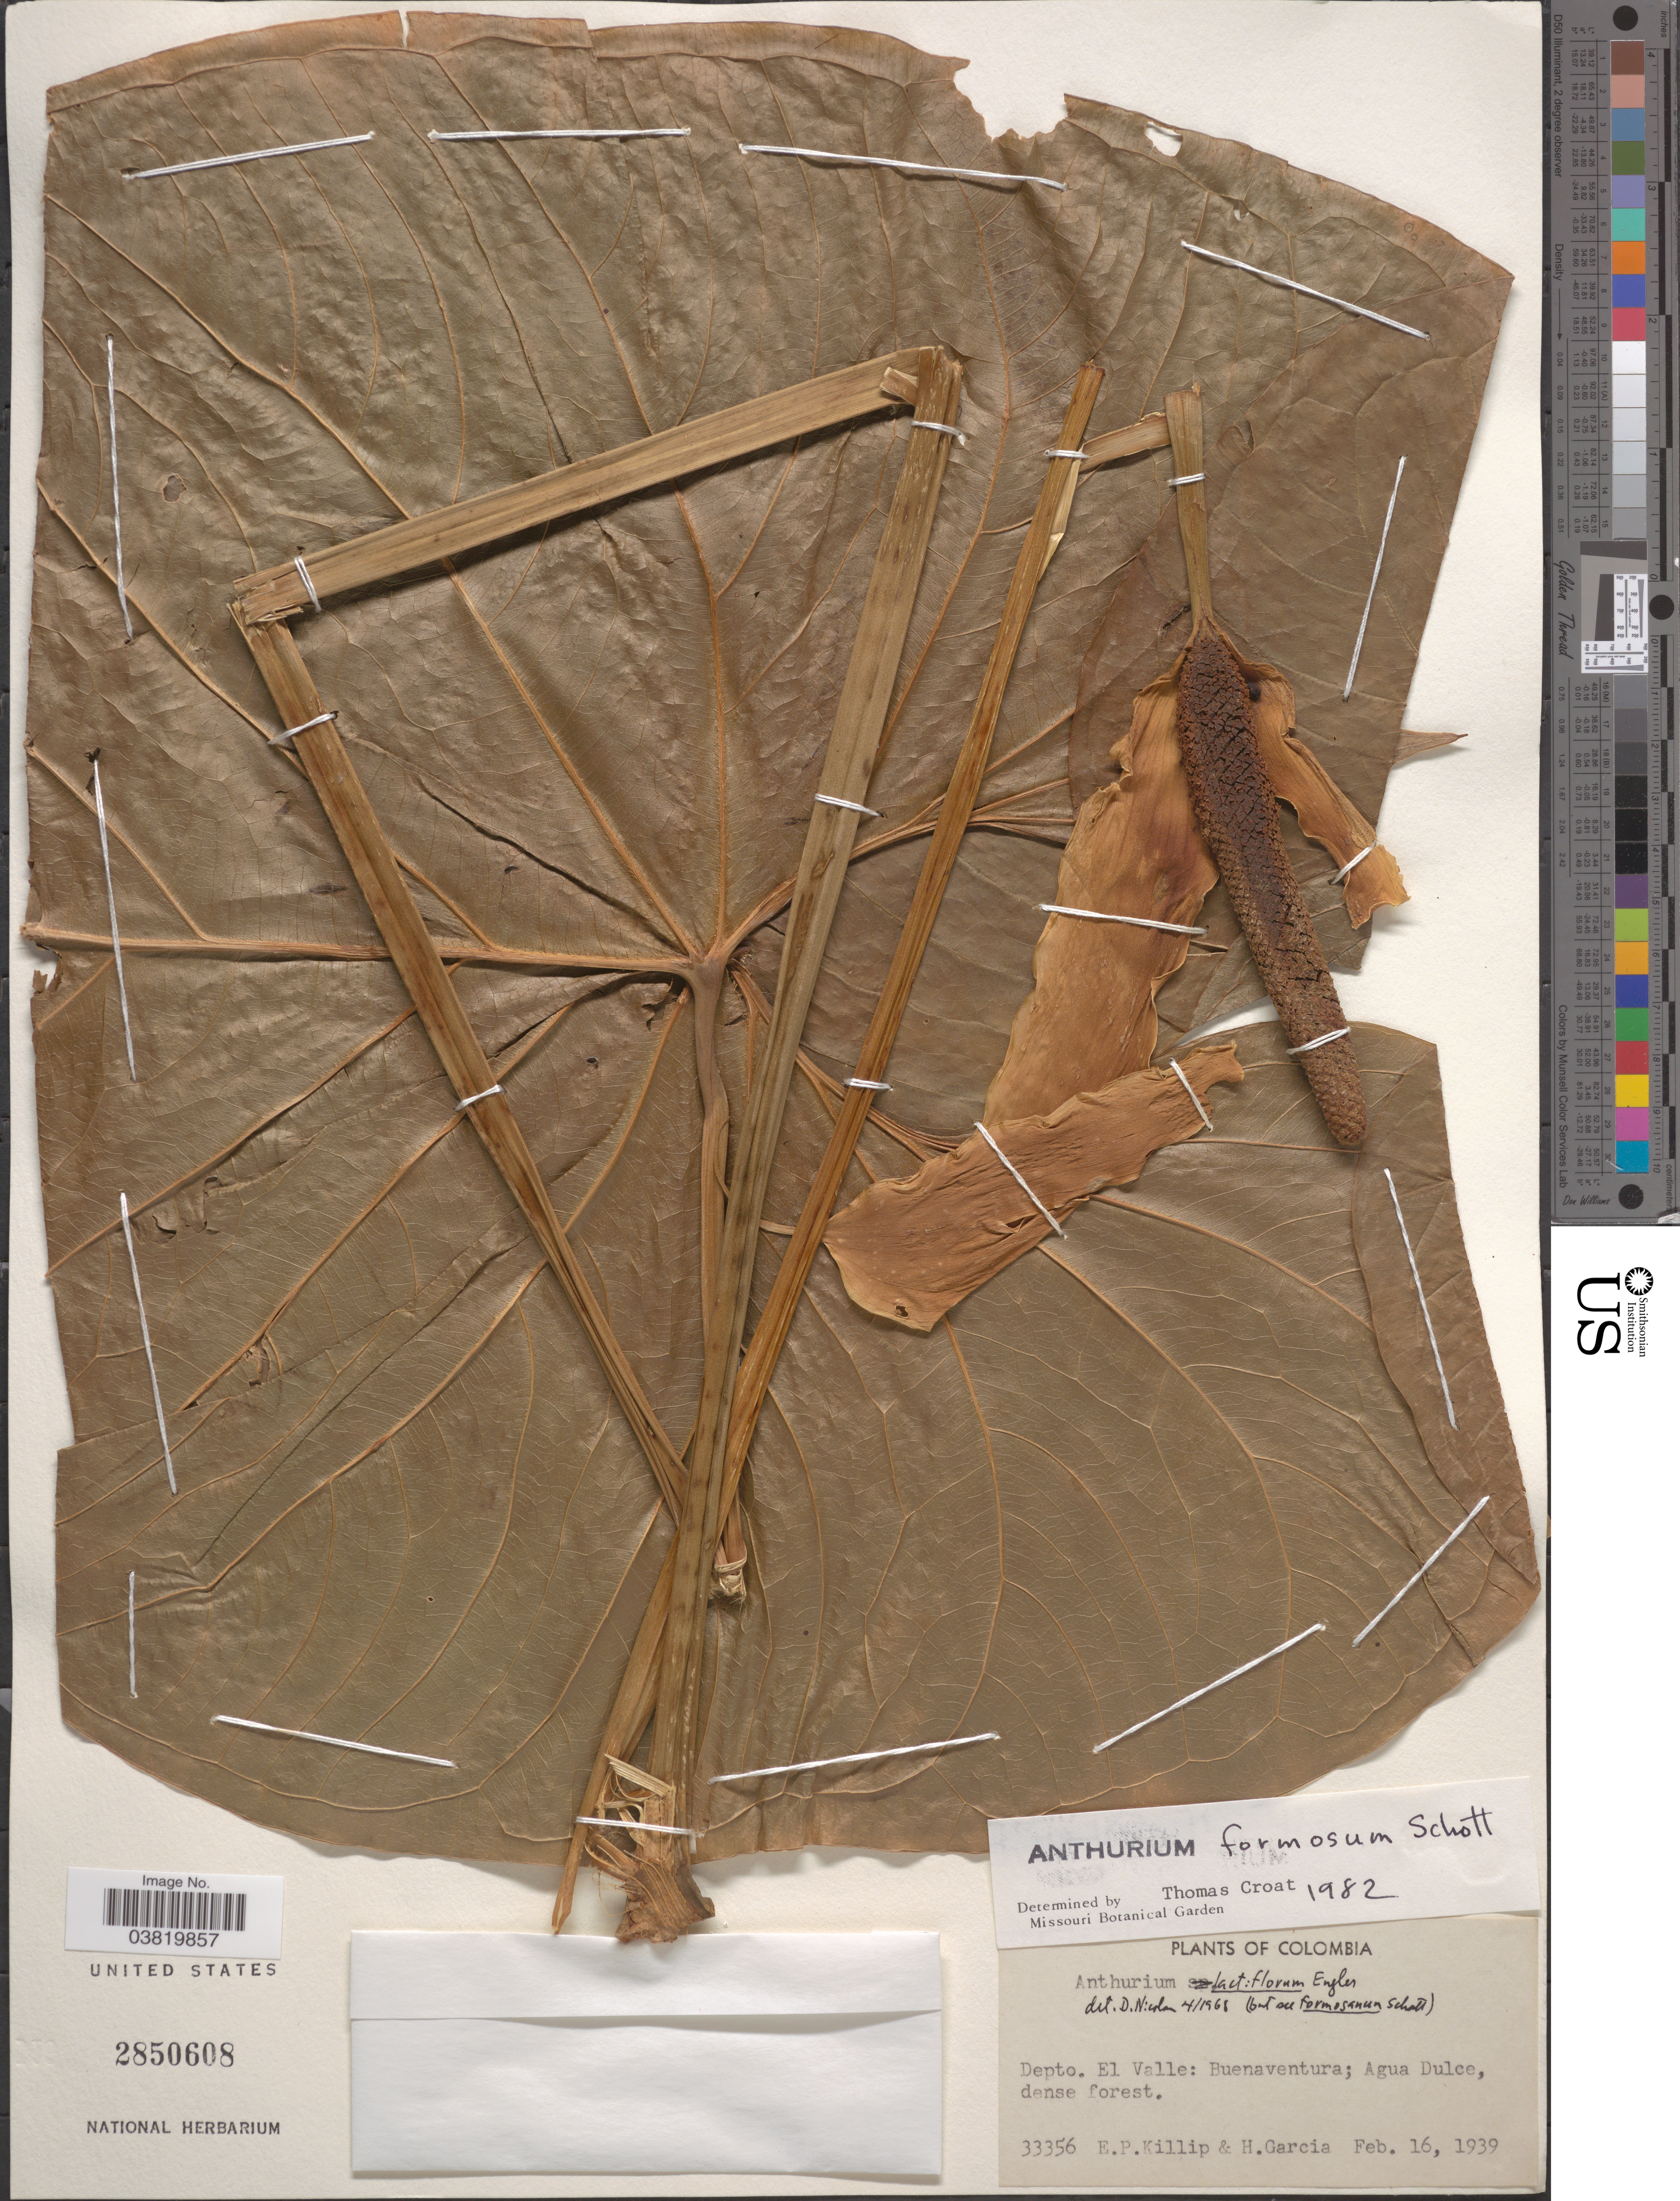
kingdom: Plantae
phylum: Tracheophyta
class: Liliopsida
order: Alismatales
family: Araceae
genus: Anthurium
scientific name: Anthurium formosum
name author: Schott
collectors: E. P. Killip & H. Garcia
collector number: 33356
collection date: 1939-02-16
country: Colombia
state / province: Valle del Cauca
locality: Depto. El Valle: Buenaventura; Agua Dulce.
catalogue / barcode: US 2850608